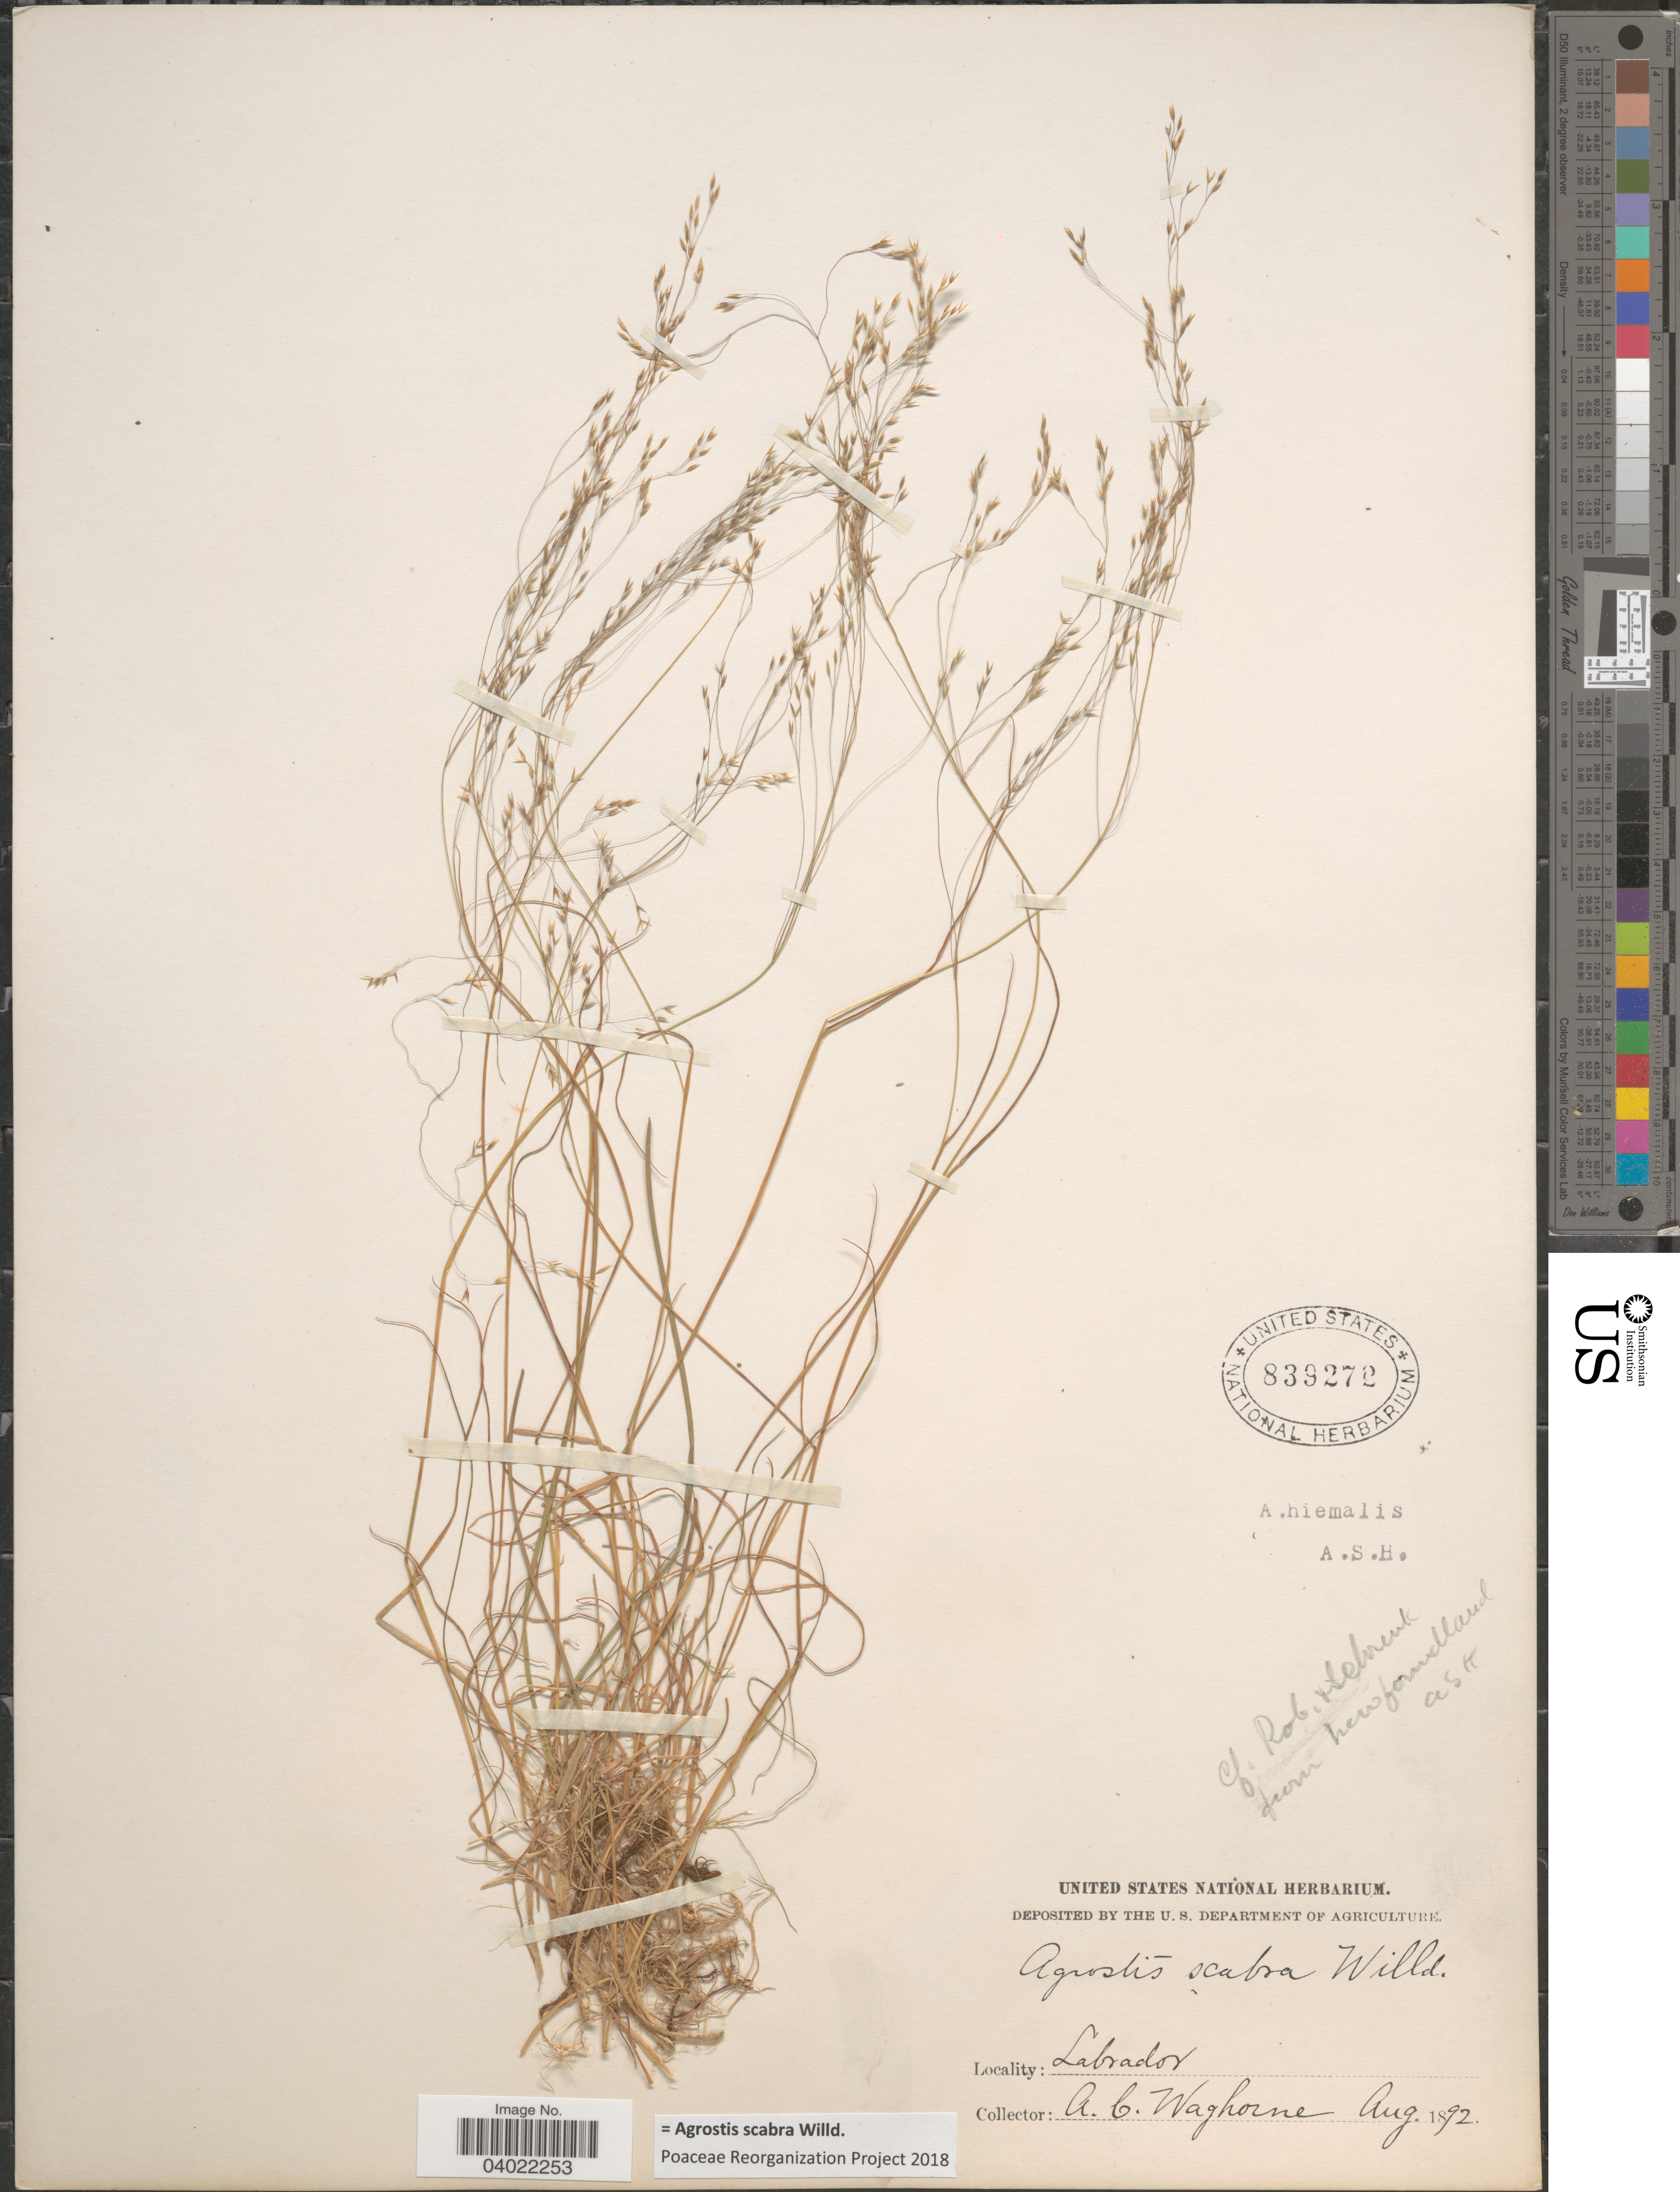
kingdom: Plantae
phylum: Tracheophyta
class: Liliopsida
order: Poales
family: Poaceae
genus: Agrostis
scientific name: Agrostis scabra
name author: Willd.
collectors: A. Waghorne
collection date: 1892-08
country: Canada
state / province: Newfoundland and Labrador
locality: Labrador.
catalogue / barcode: US 839272